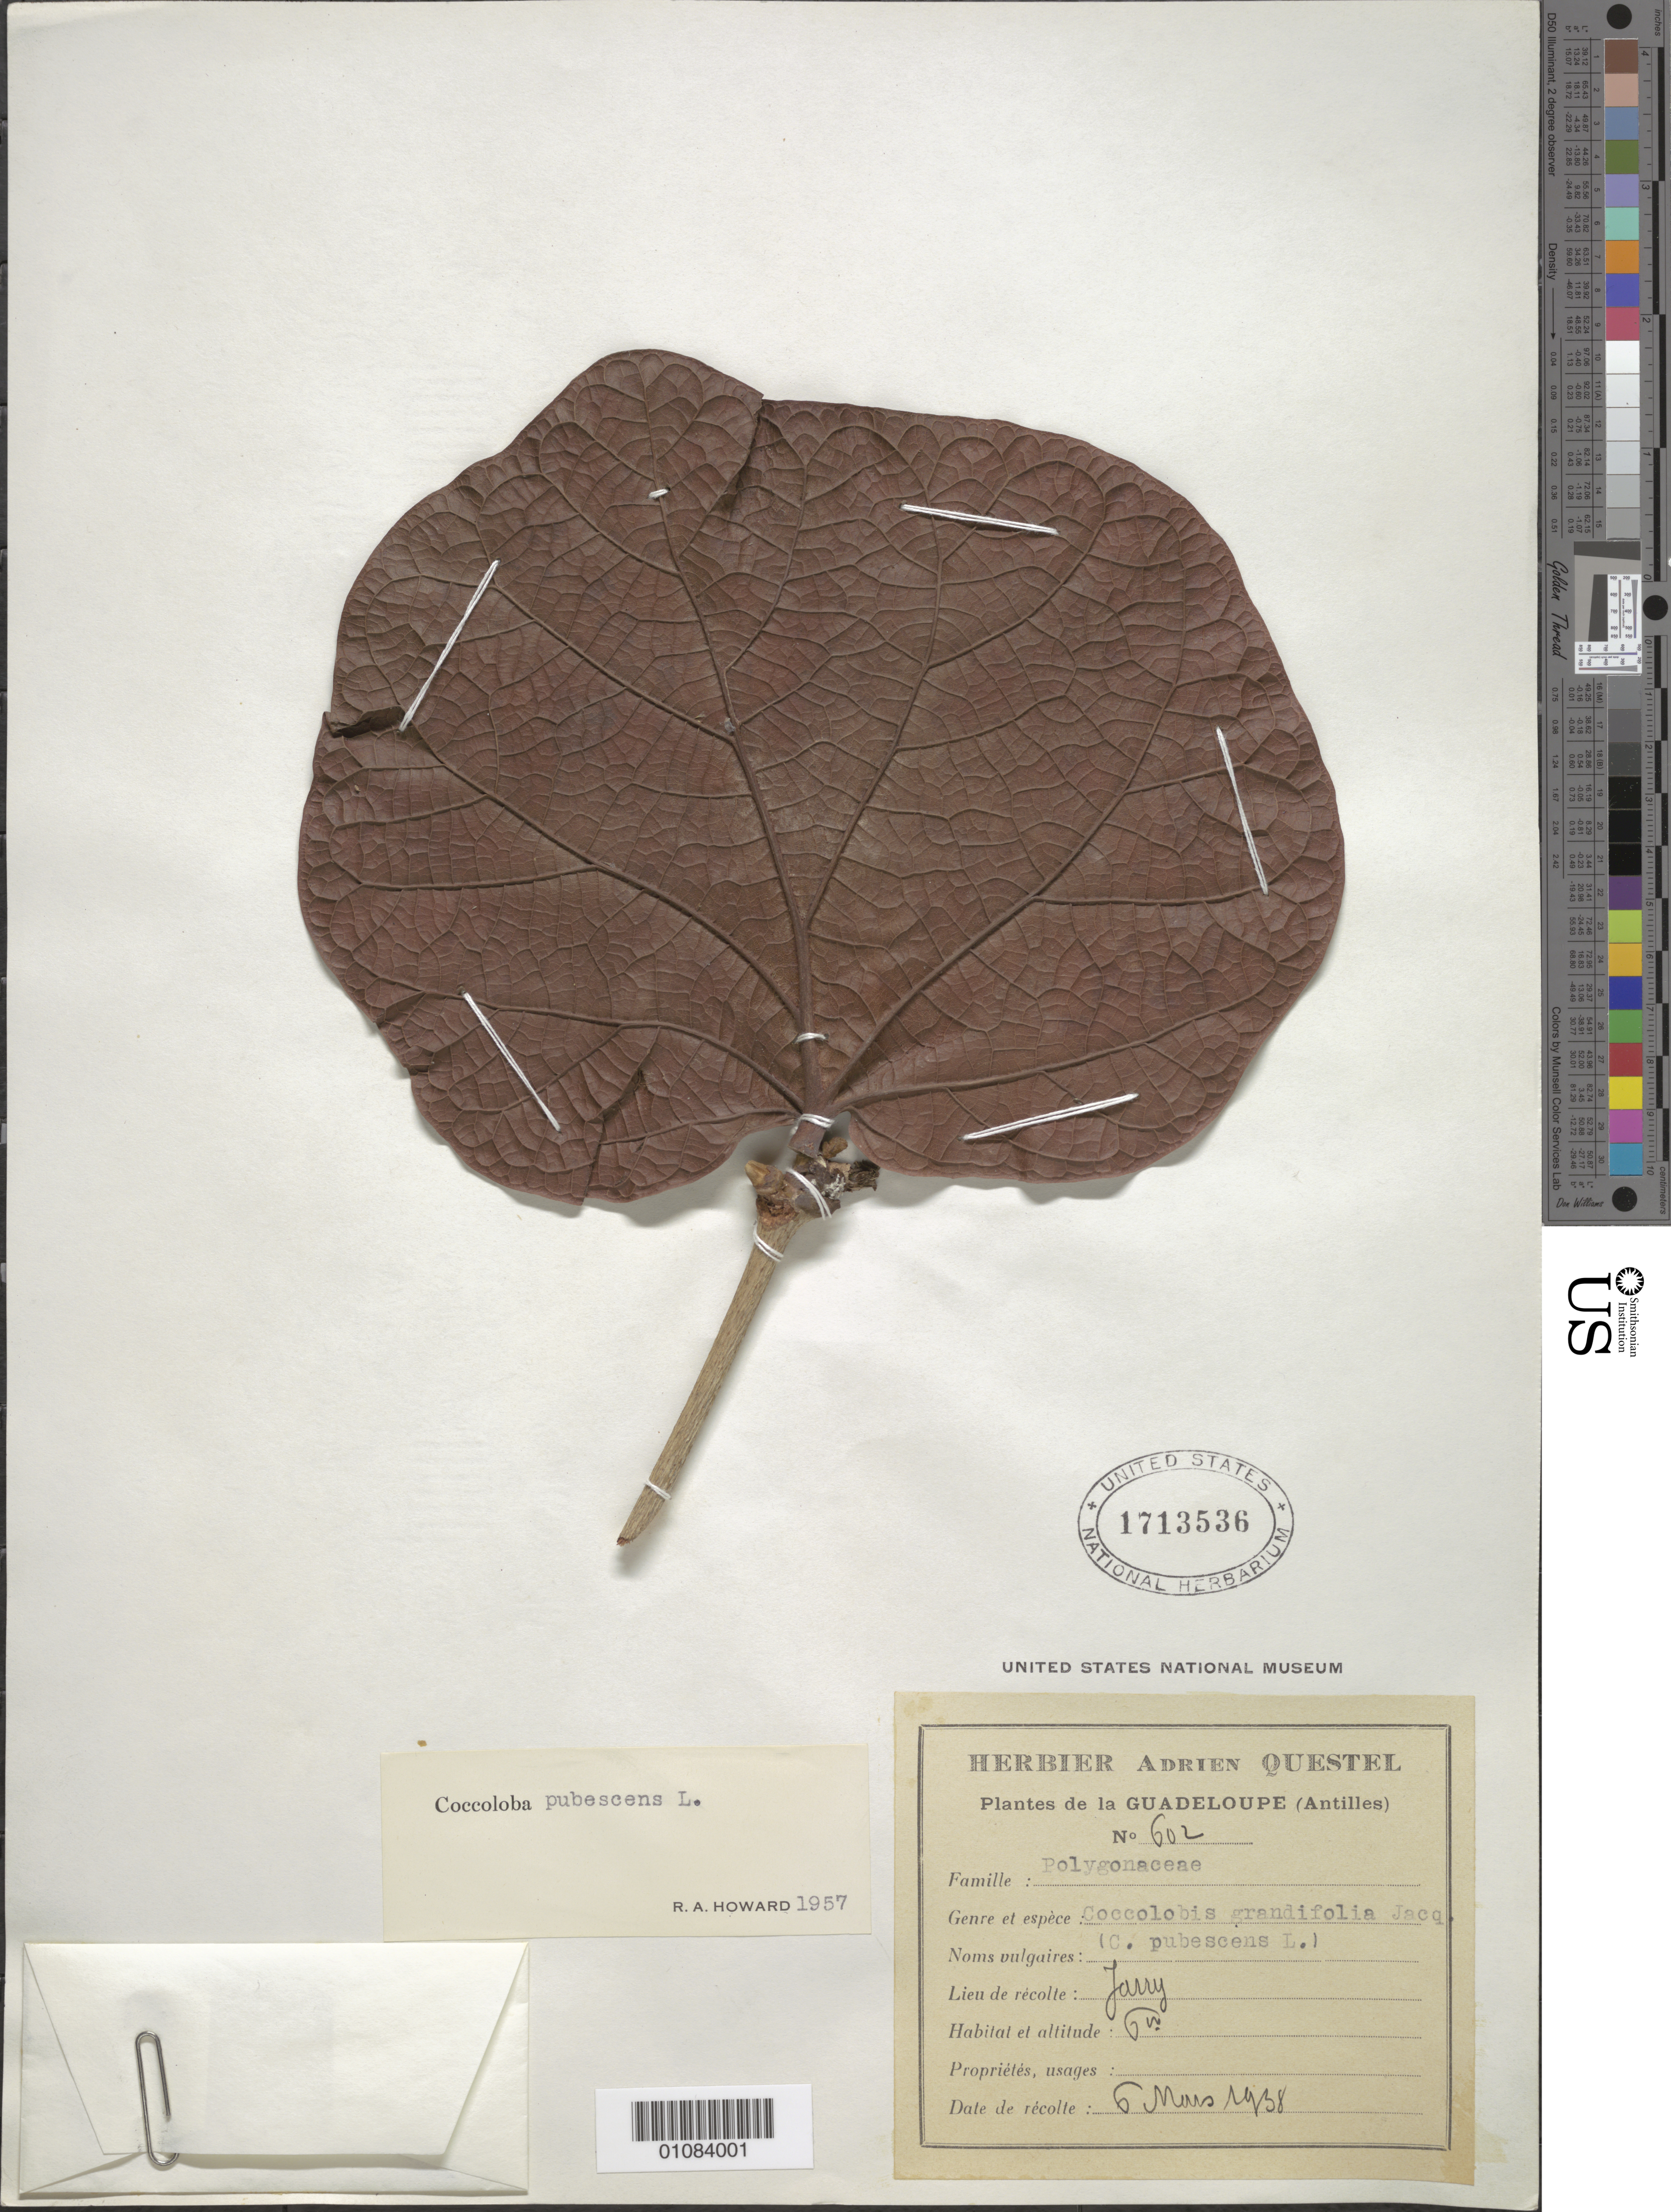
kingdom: Plantae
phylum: Tracheophyta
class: Magnoliopsida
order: Caryophyllales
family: Polygonaceae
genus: Coccoloba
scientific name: Coccoloba pubescens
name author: L.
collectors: A. Questel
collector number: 602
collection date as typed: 06 Mar 1938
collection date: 1938-03-06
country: Guadeloupe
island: Basse Terre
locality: Jarry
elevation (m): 6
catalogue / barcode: US 1713536